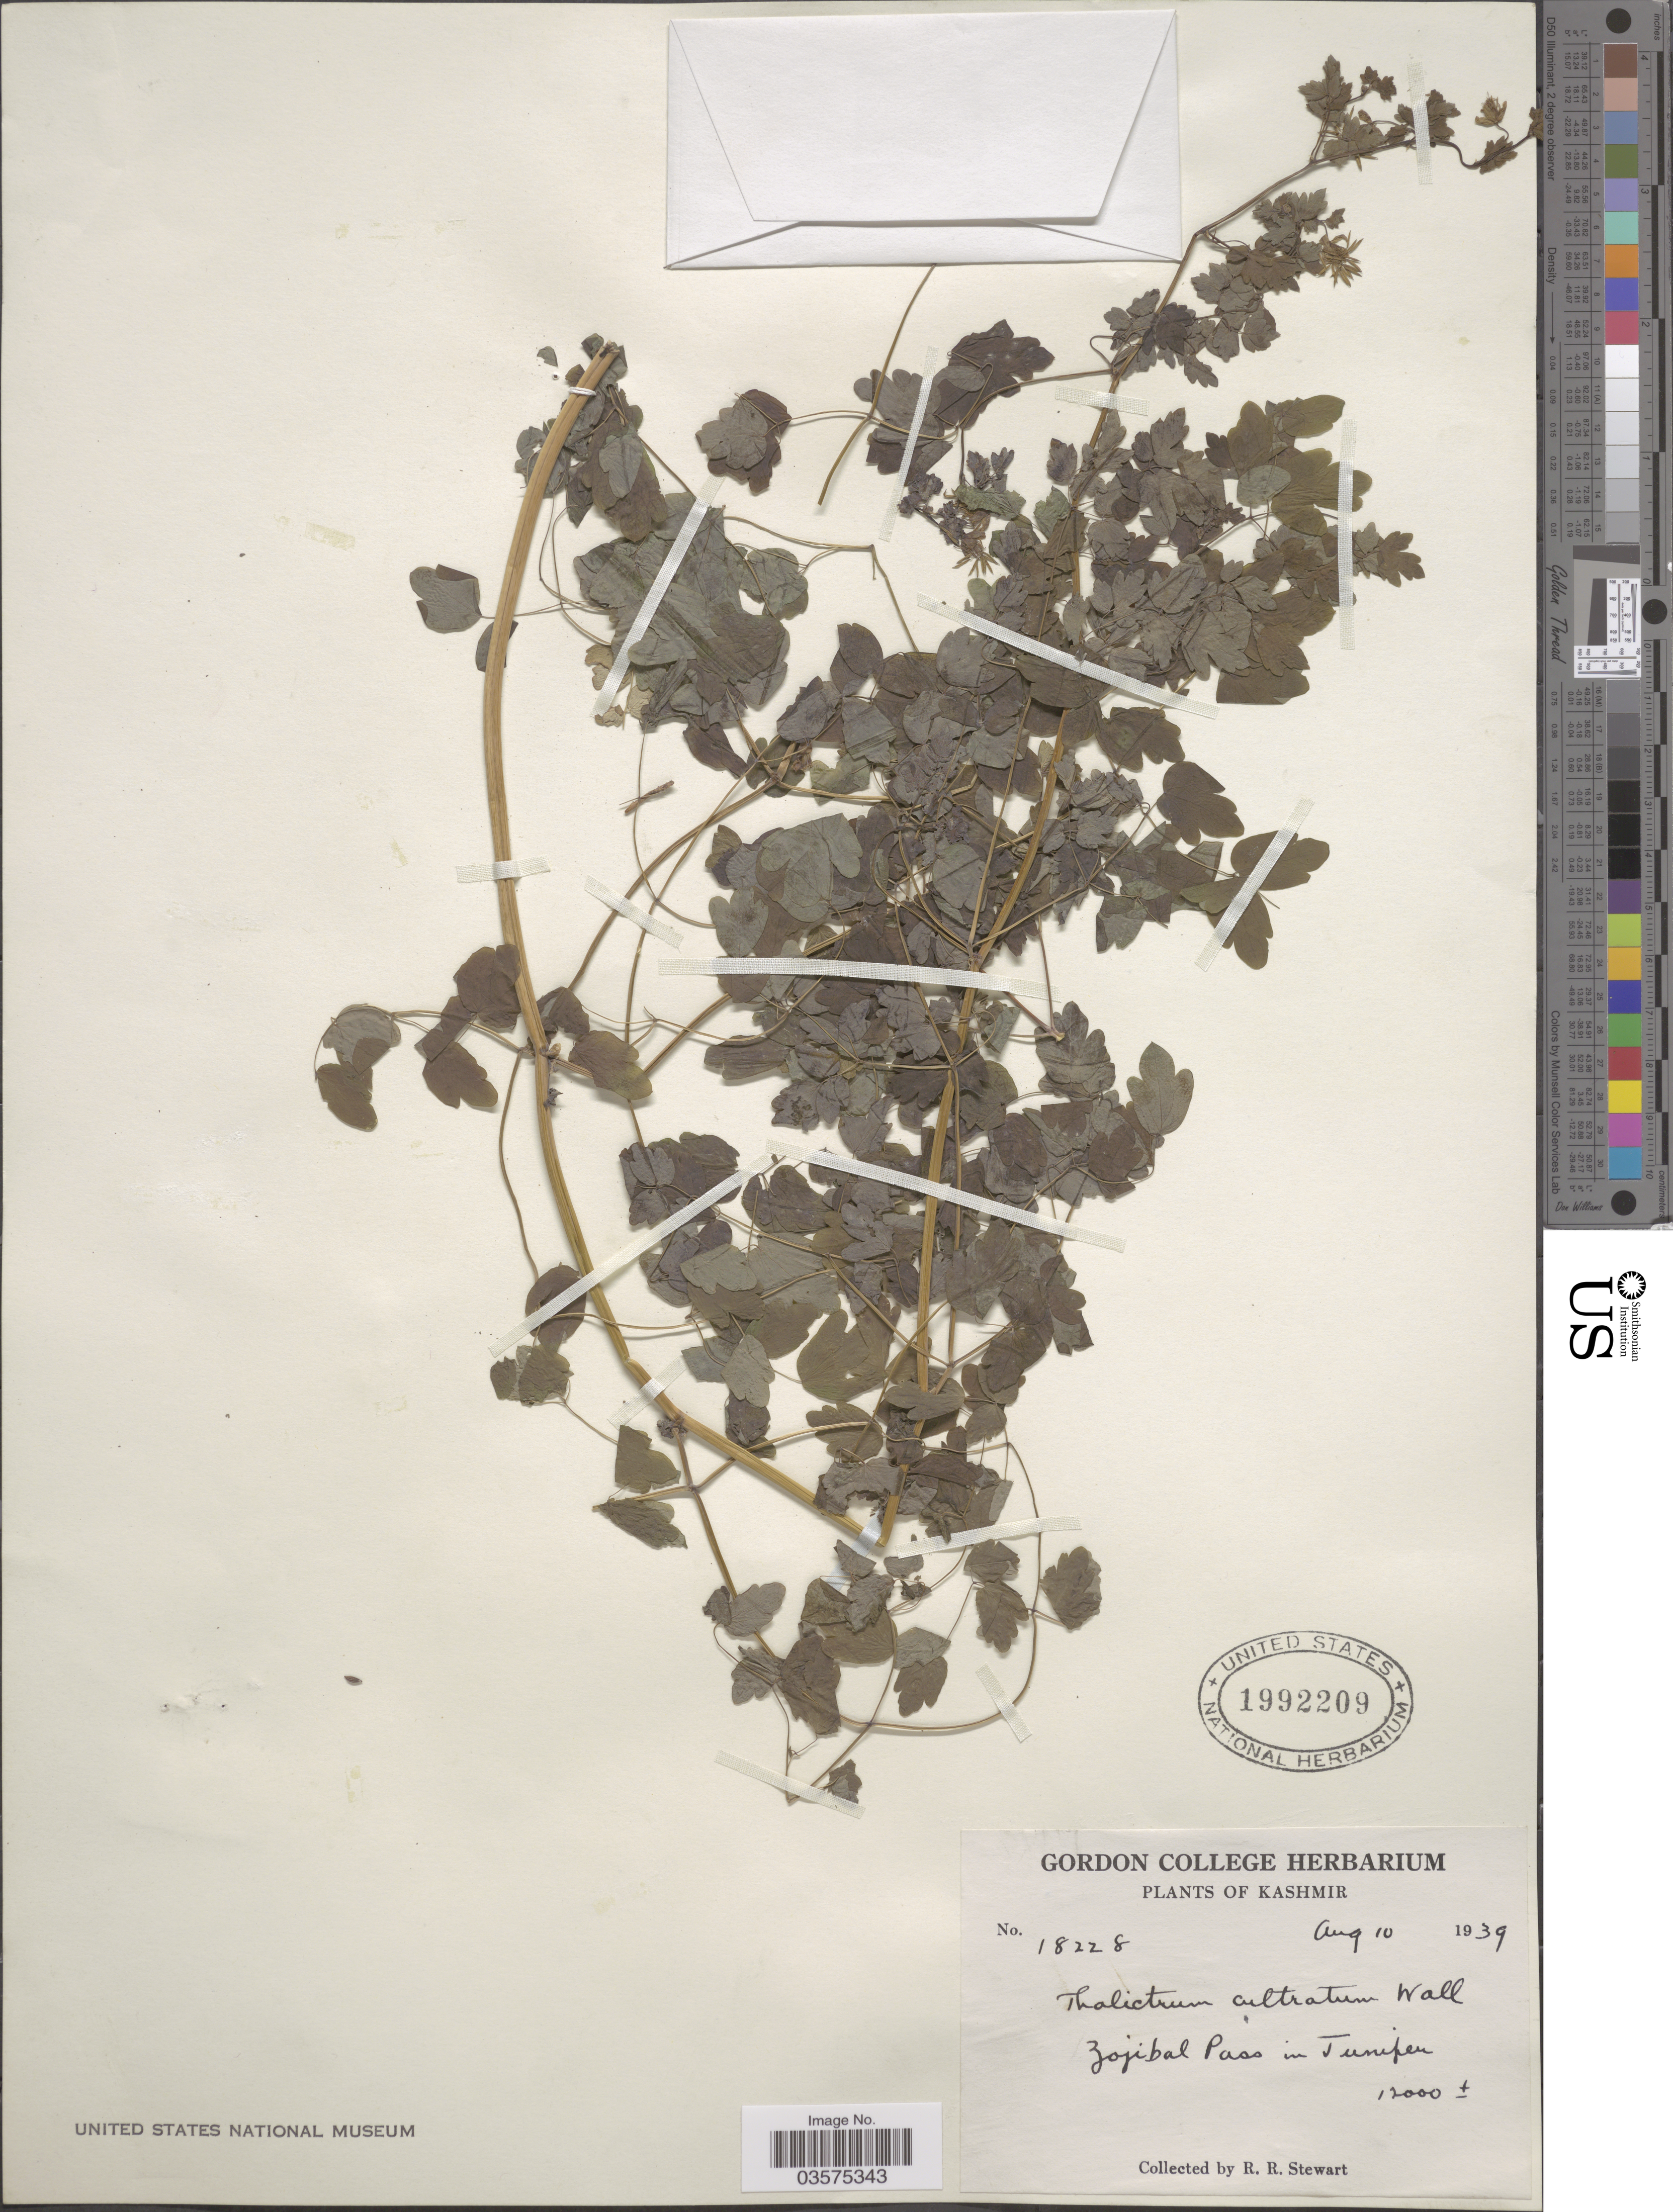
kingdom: Plantae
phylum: Tracheophyta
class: Magnoliopsida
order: Ranunculales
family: Ranunculaceae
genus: Thalictrum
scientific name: Thalictrum cultratum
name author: Wall.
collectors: R. Stewart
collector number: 18228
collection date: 1939-08-10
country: India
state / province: Jammu and Kashmir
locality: Kashmir. Zojibal Pass in Juniper.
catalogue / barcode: US 1992209